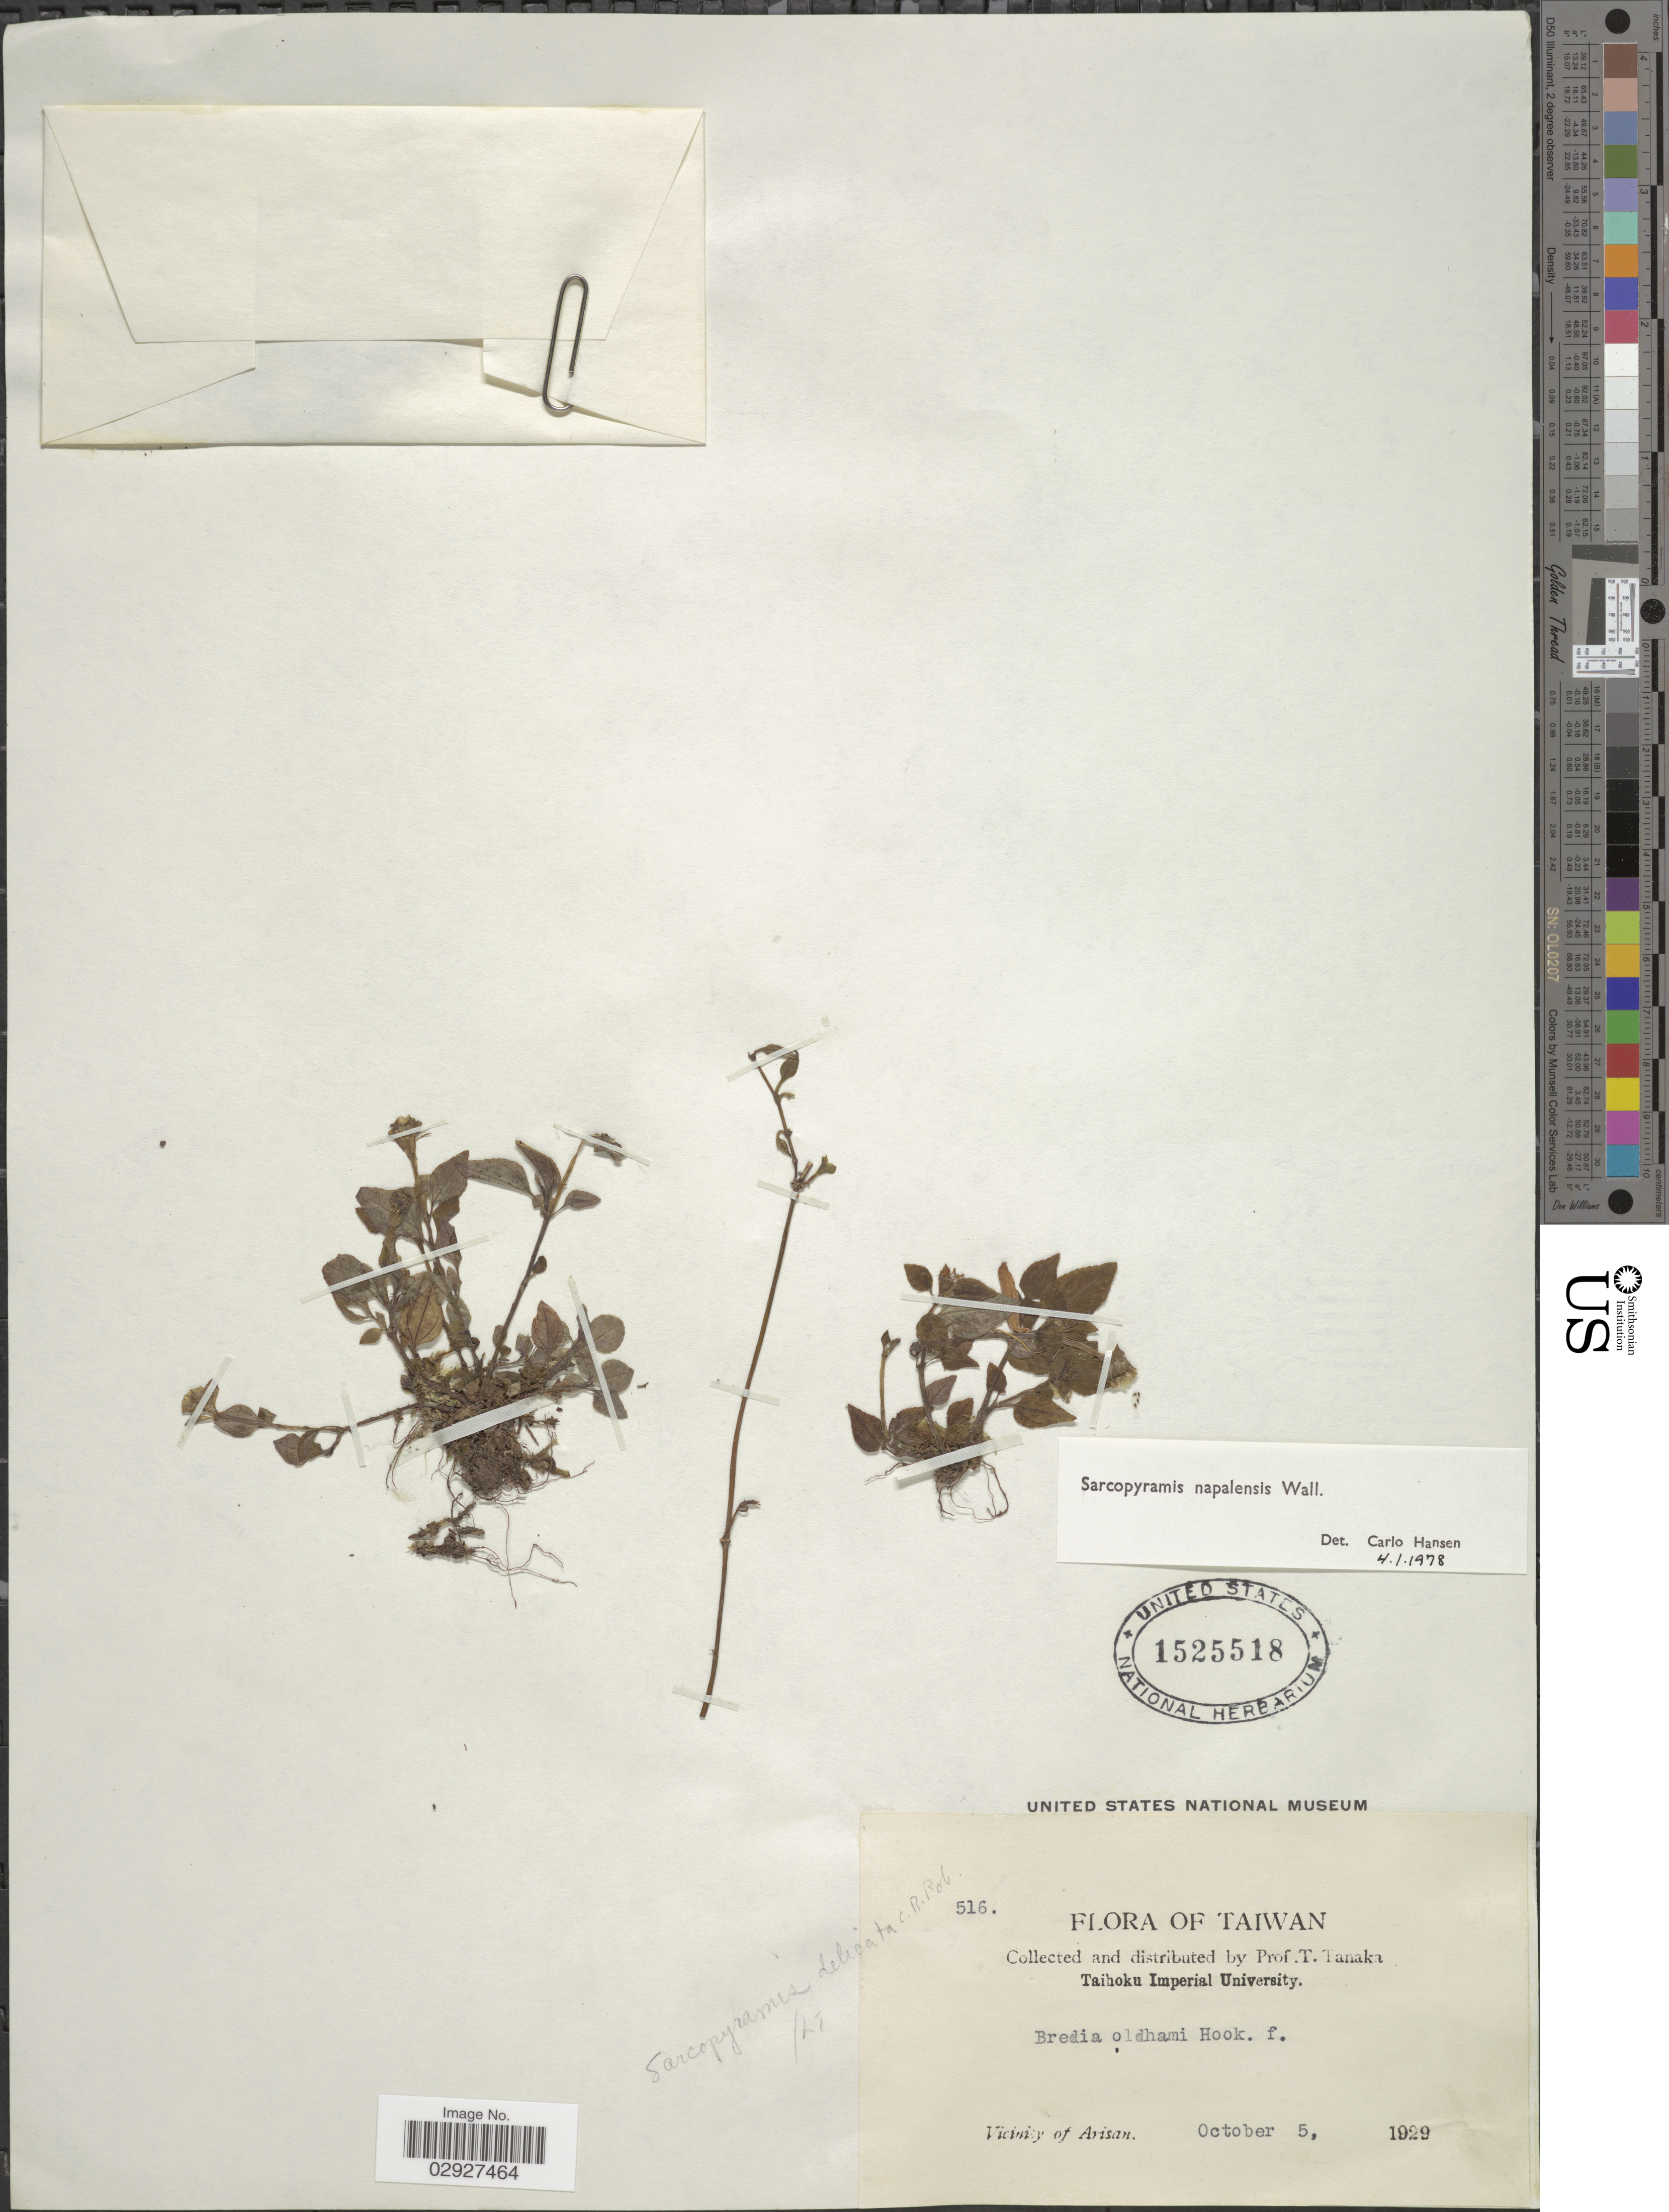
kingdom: Plantae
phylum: Tracheophyta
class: Magnoliopsida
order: Myrtales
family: Melastomataceae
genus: Sarcopyramis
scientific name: Sarcopyramis napalensis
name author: Wall.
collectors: T. Tanaka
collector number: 516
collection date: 1929-10-05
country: Taiwan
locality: Vicinity of Arisan.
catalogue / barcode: US 1525518